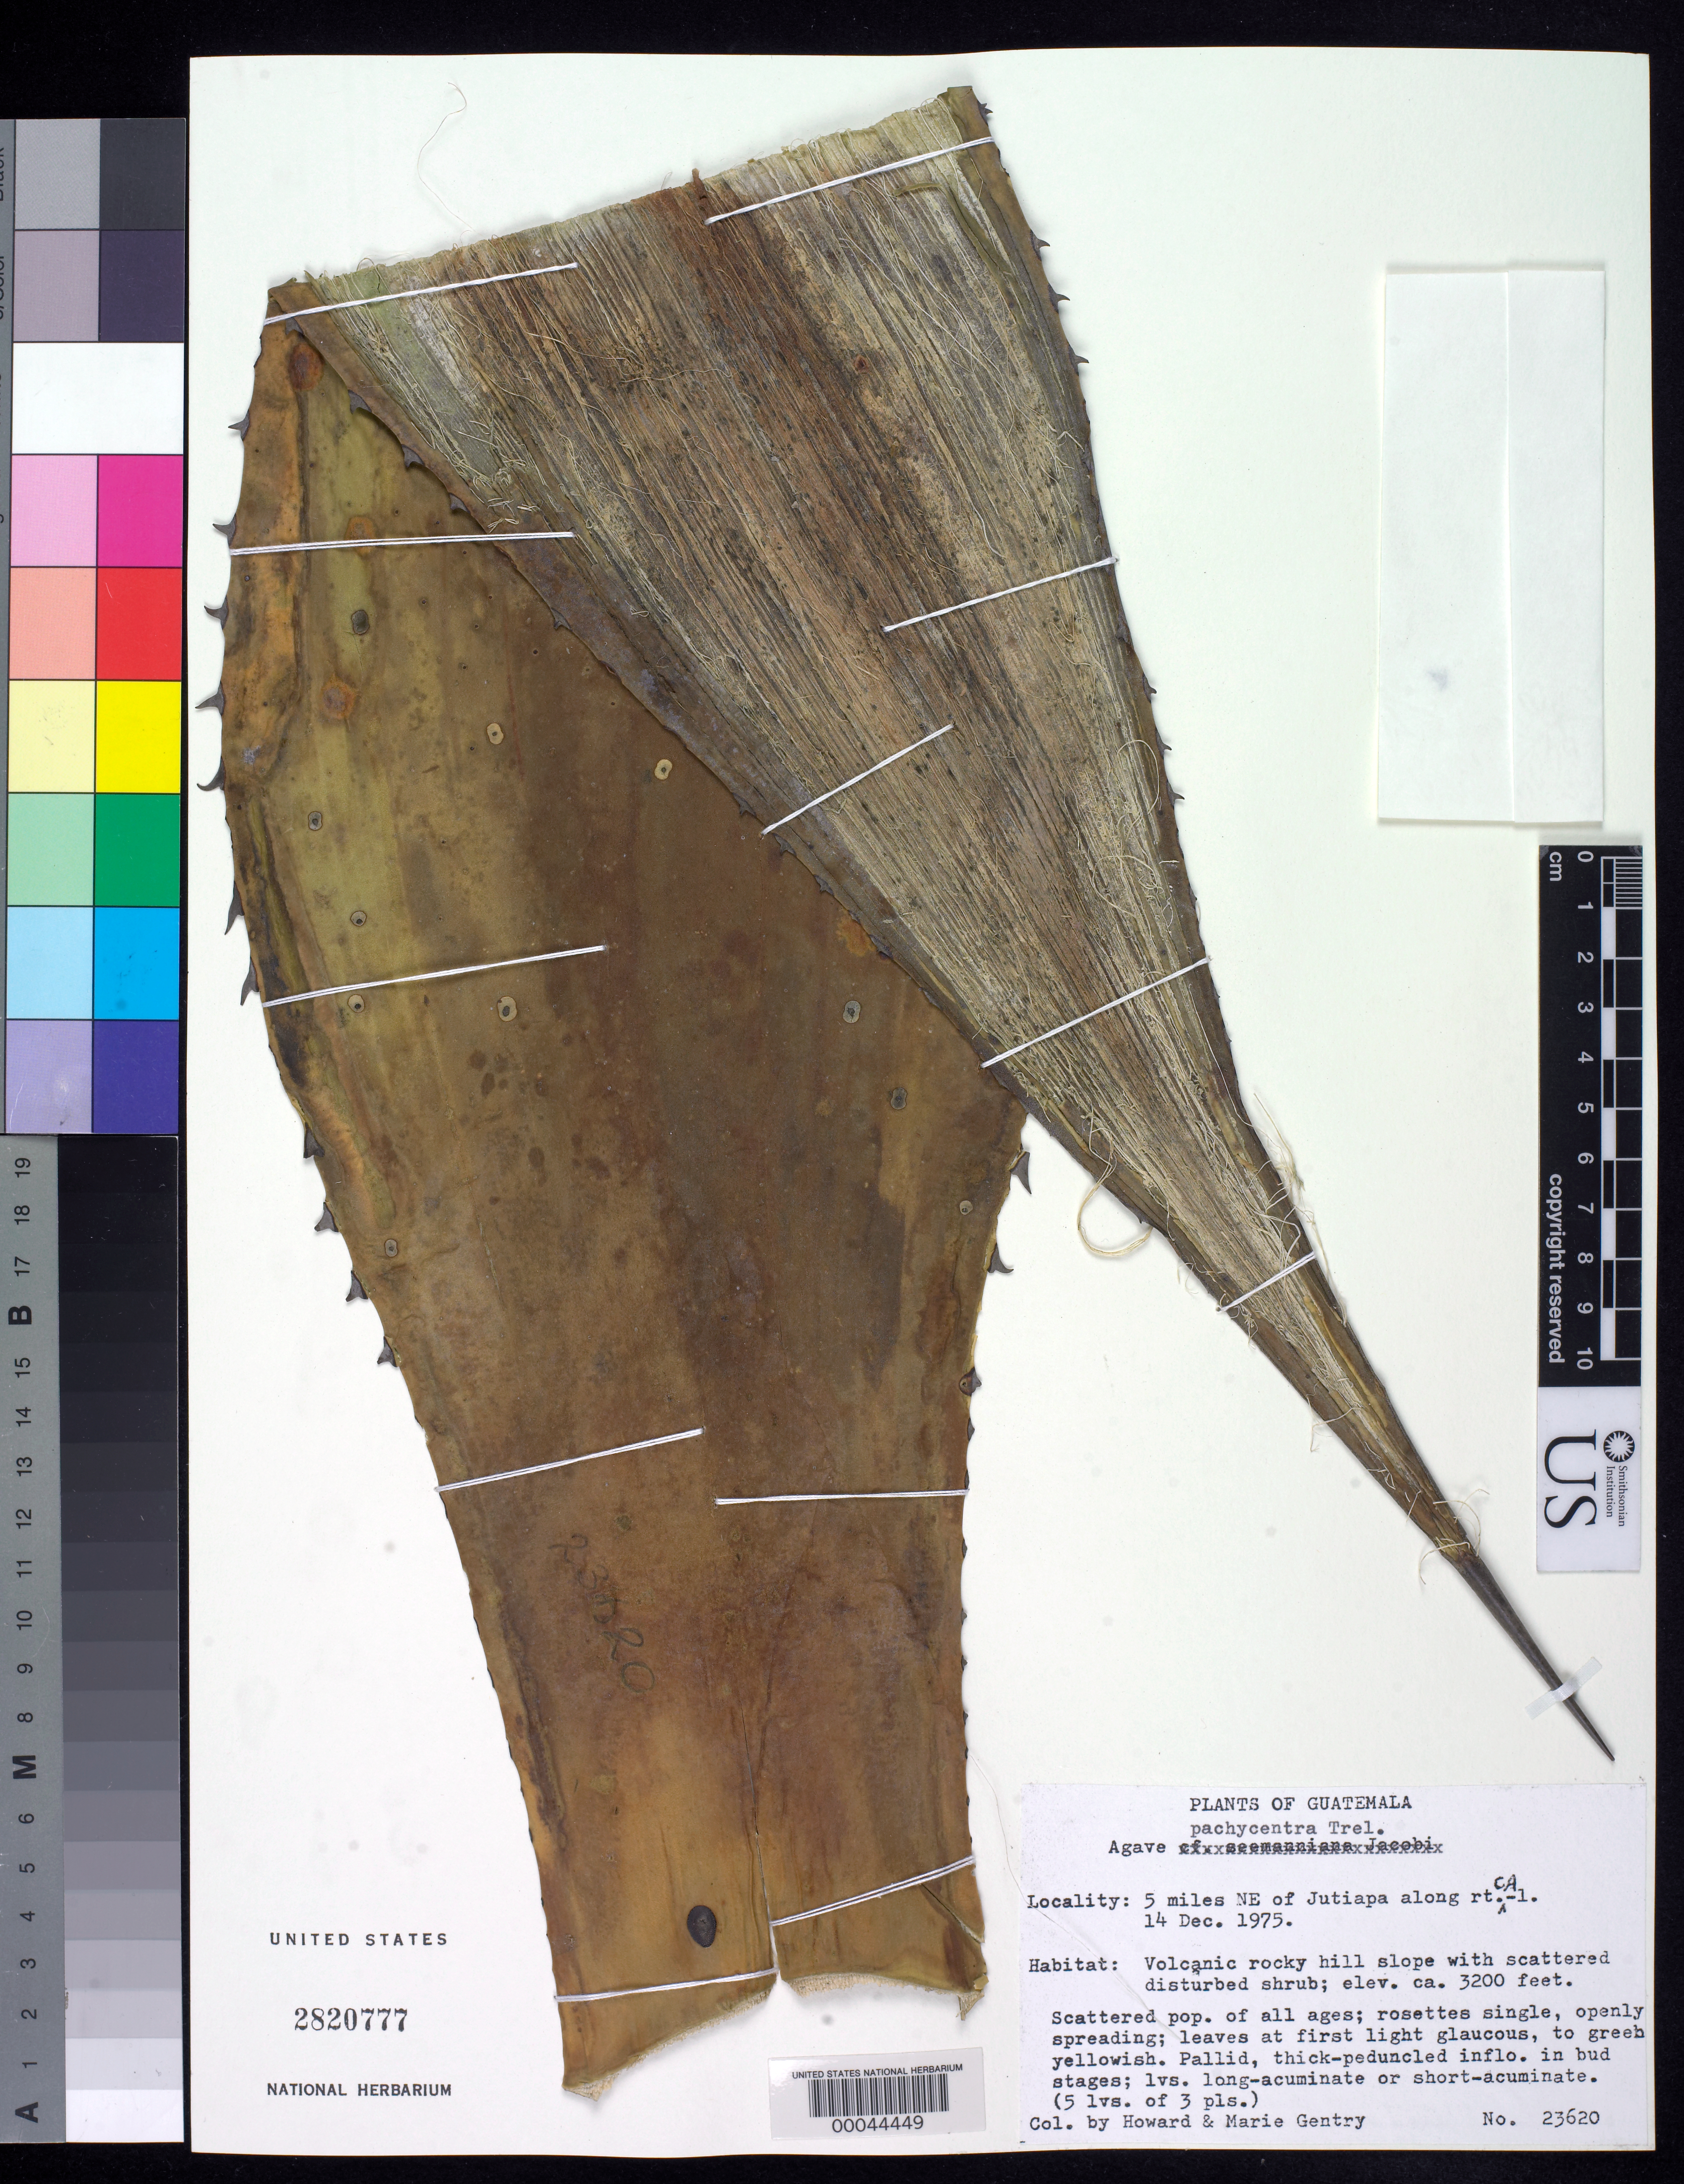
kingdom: Plantae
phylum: Tracheophyta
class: Liliopsida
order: Asparagales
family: Asparagaceae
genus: Agave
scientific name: Agave pachycentra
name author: Trel.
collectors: H. S. Gentry & M. Gentry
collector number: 23620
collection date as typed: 14 Dec 1975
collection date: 1975-12-14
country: Guatemala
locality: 5 mi NE of Jutiapa along rt ca 1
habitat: Volcanic rocky hill slope with scattered disturbed shrub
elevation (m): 975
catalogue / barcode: US 2820777